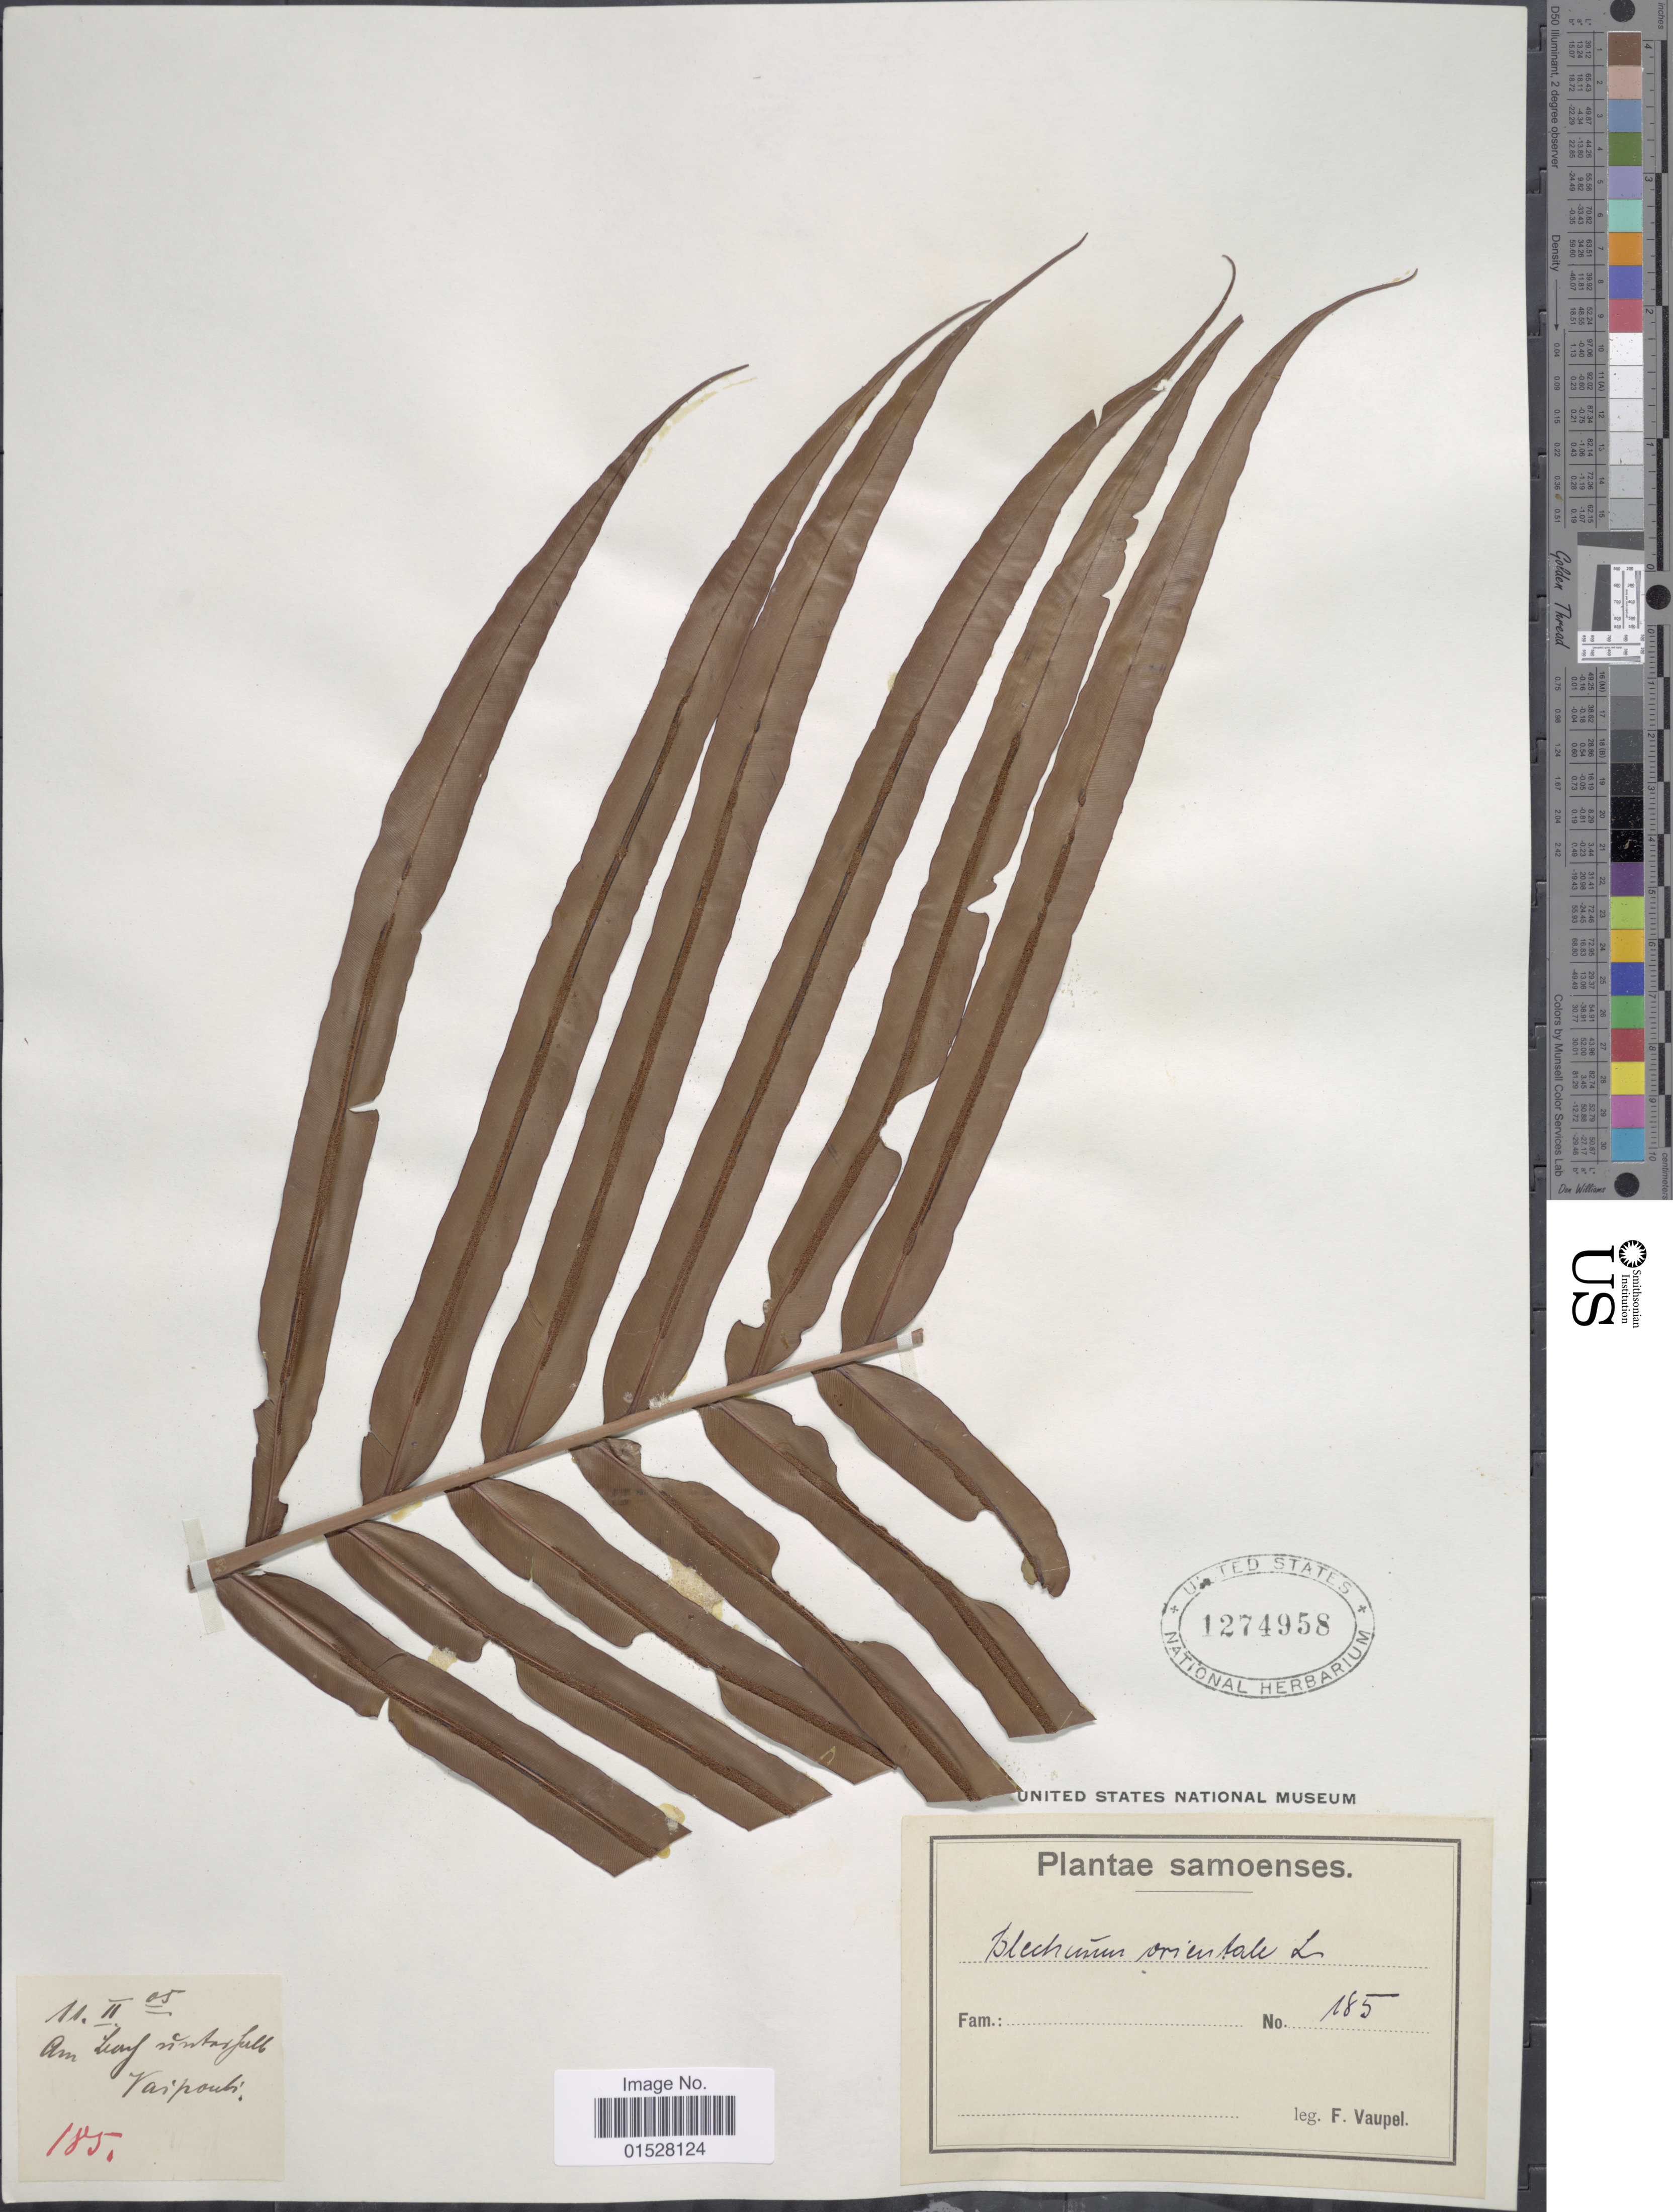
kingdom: Plantae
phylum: Tracheophyta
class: Polypodiopsida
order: Polypodiales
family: Blechnaceae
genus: Blechnum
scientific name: Blechnum orientale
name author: L.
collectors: F. Vaupel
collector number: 185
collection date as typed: Transcribed d/m/y: 11/2/5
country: Samoa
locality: Samoenses, am leaf interfall Vaipouti.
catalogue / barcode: US 1274958